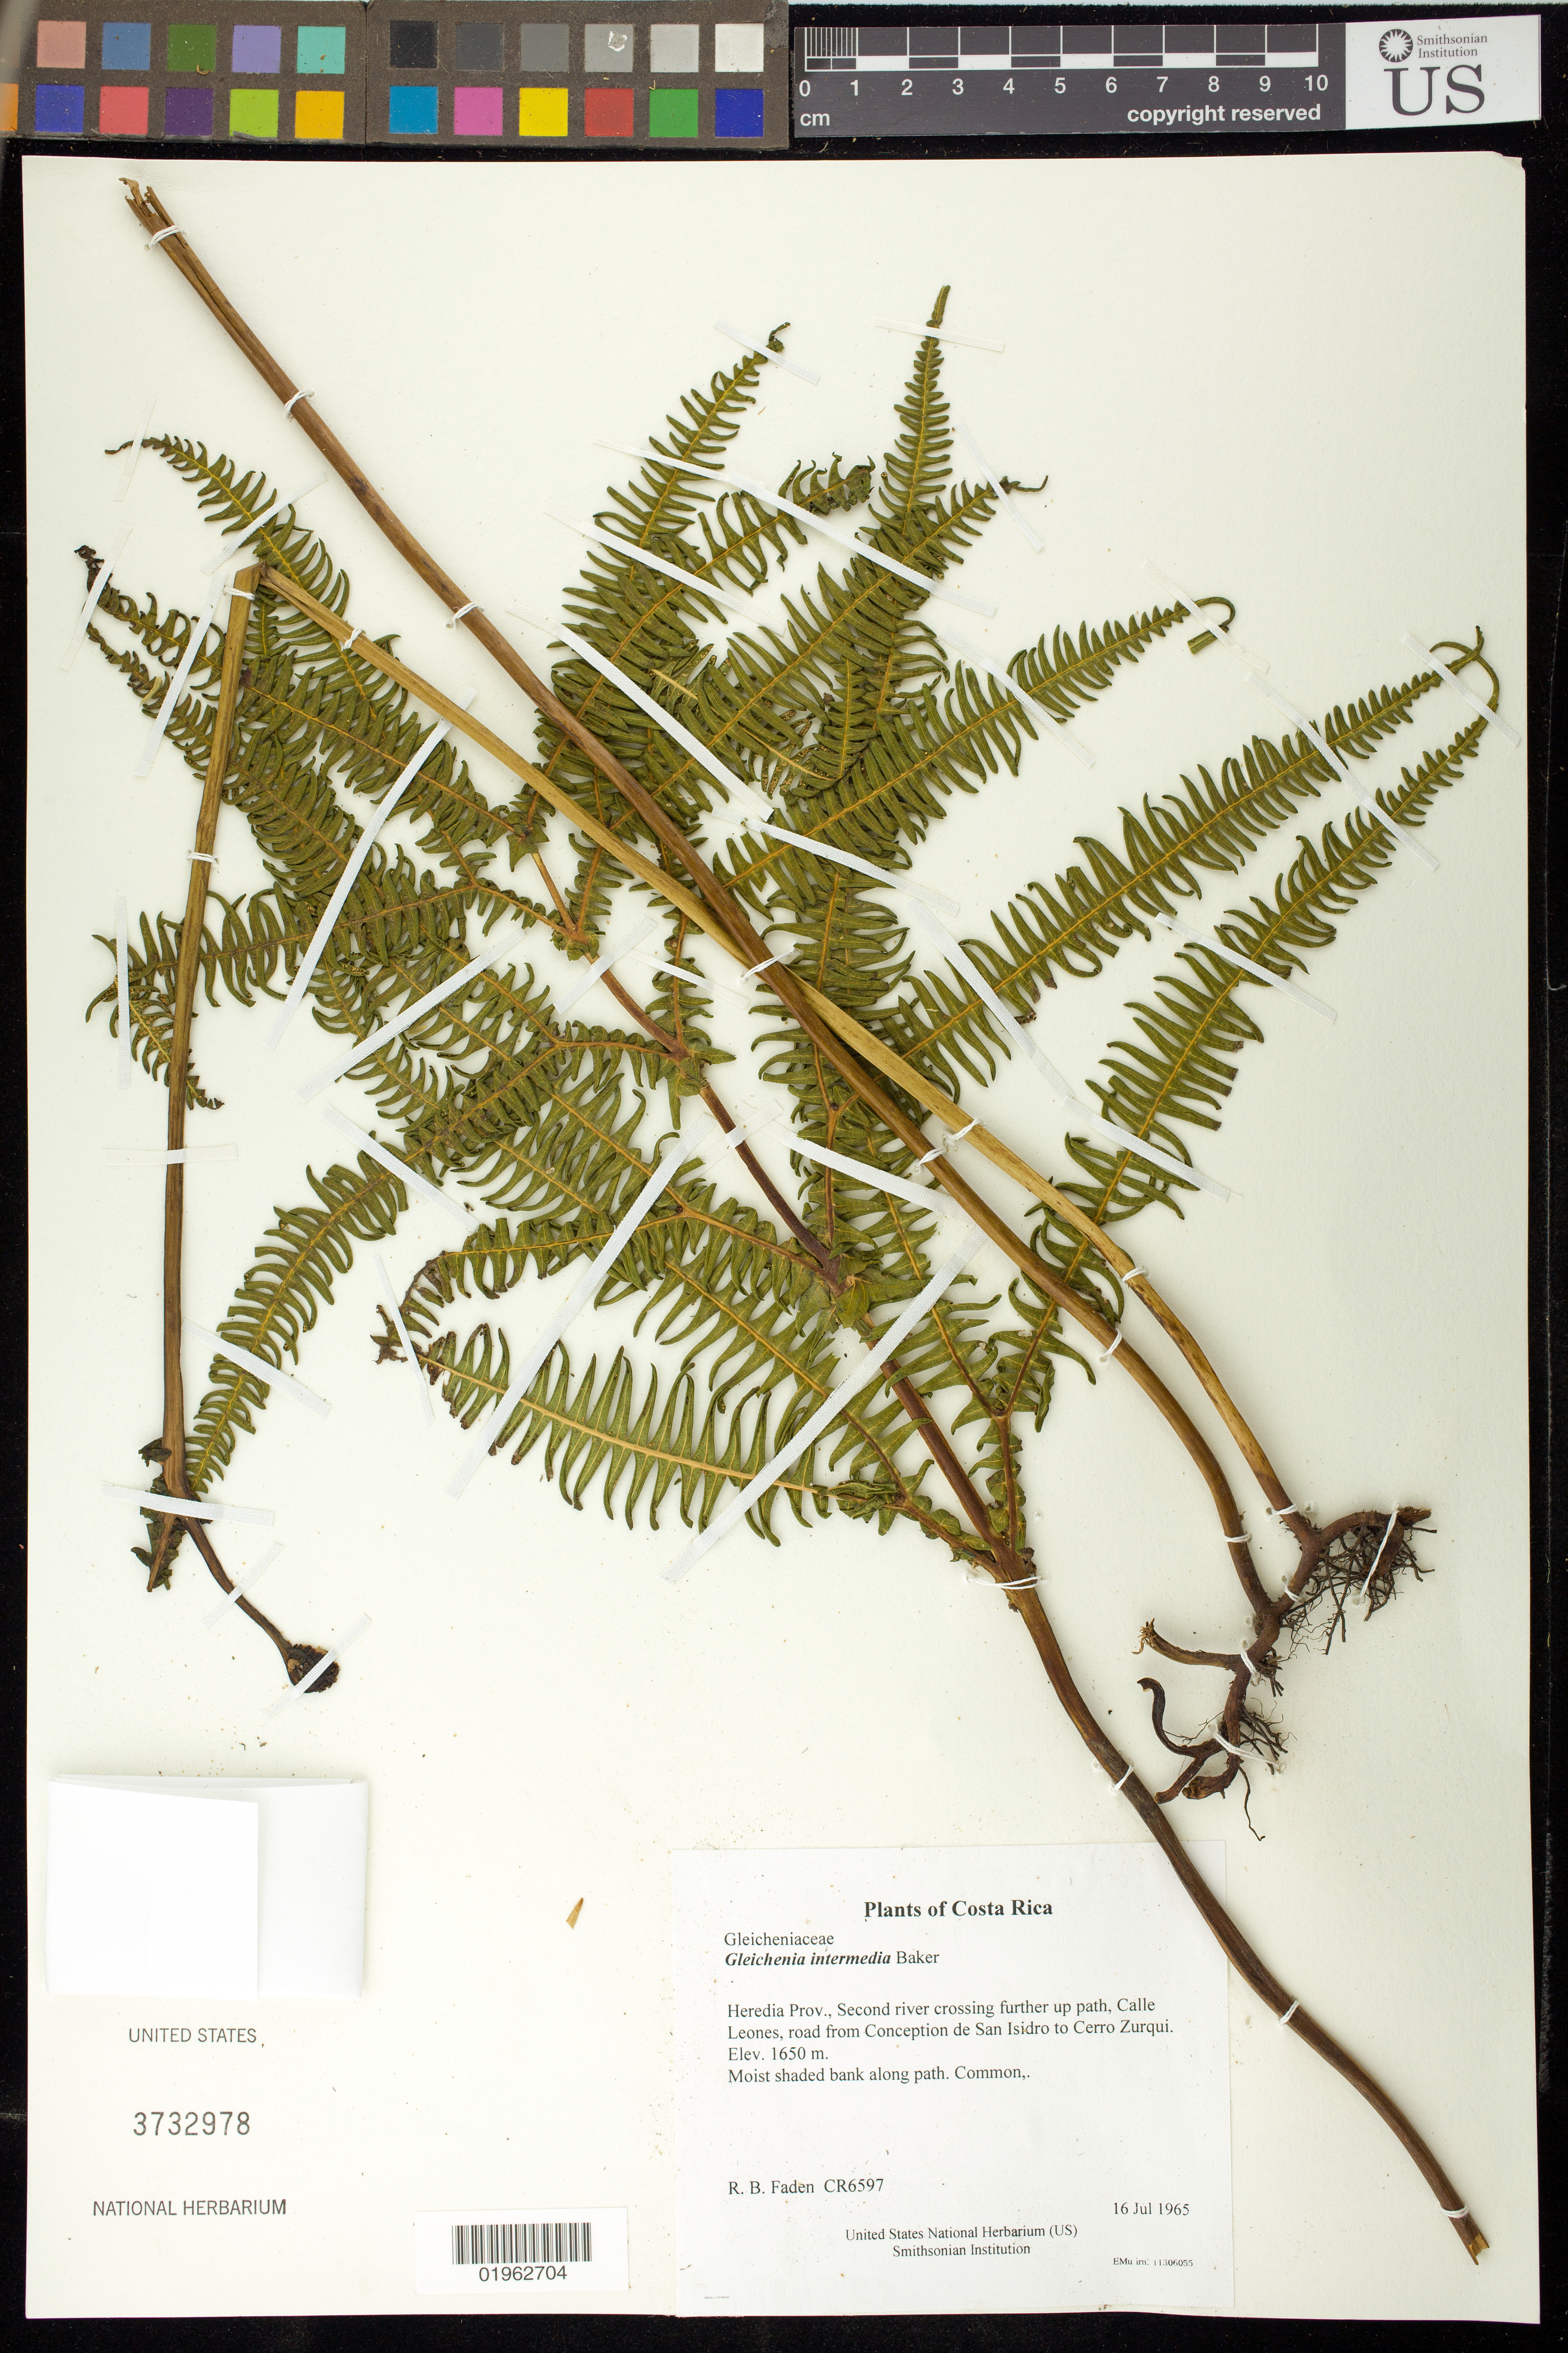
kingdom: Plantae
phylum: Tracheophyta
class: Polypodiopsida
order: Gleicheniales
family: Gleicheniaceae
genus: Gleichenia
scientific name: Gleichenia intermedia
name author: Baker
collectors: R. B. Faden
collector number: CR6597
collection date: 1965-07-16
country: Costa Rica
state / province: Heredia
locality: Second river crossing further up path, Calle Leones, road from Conception de San Isidro to Cerro Zurqui.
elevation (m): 1650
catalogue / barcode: US 3732978